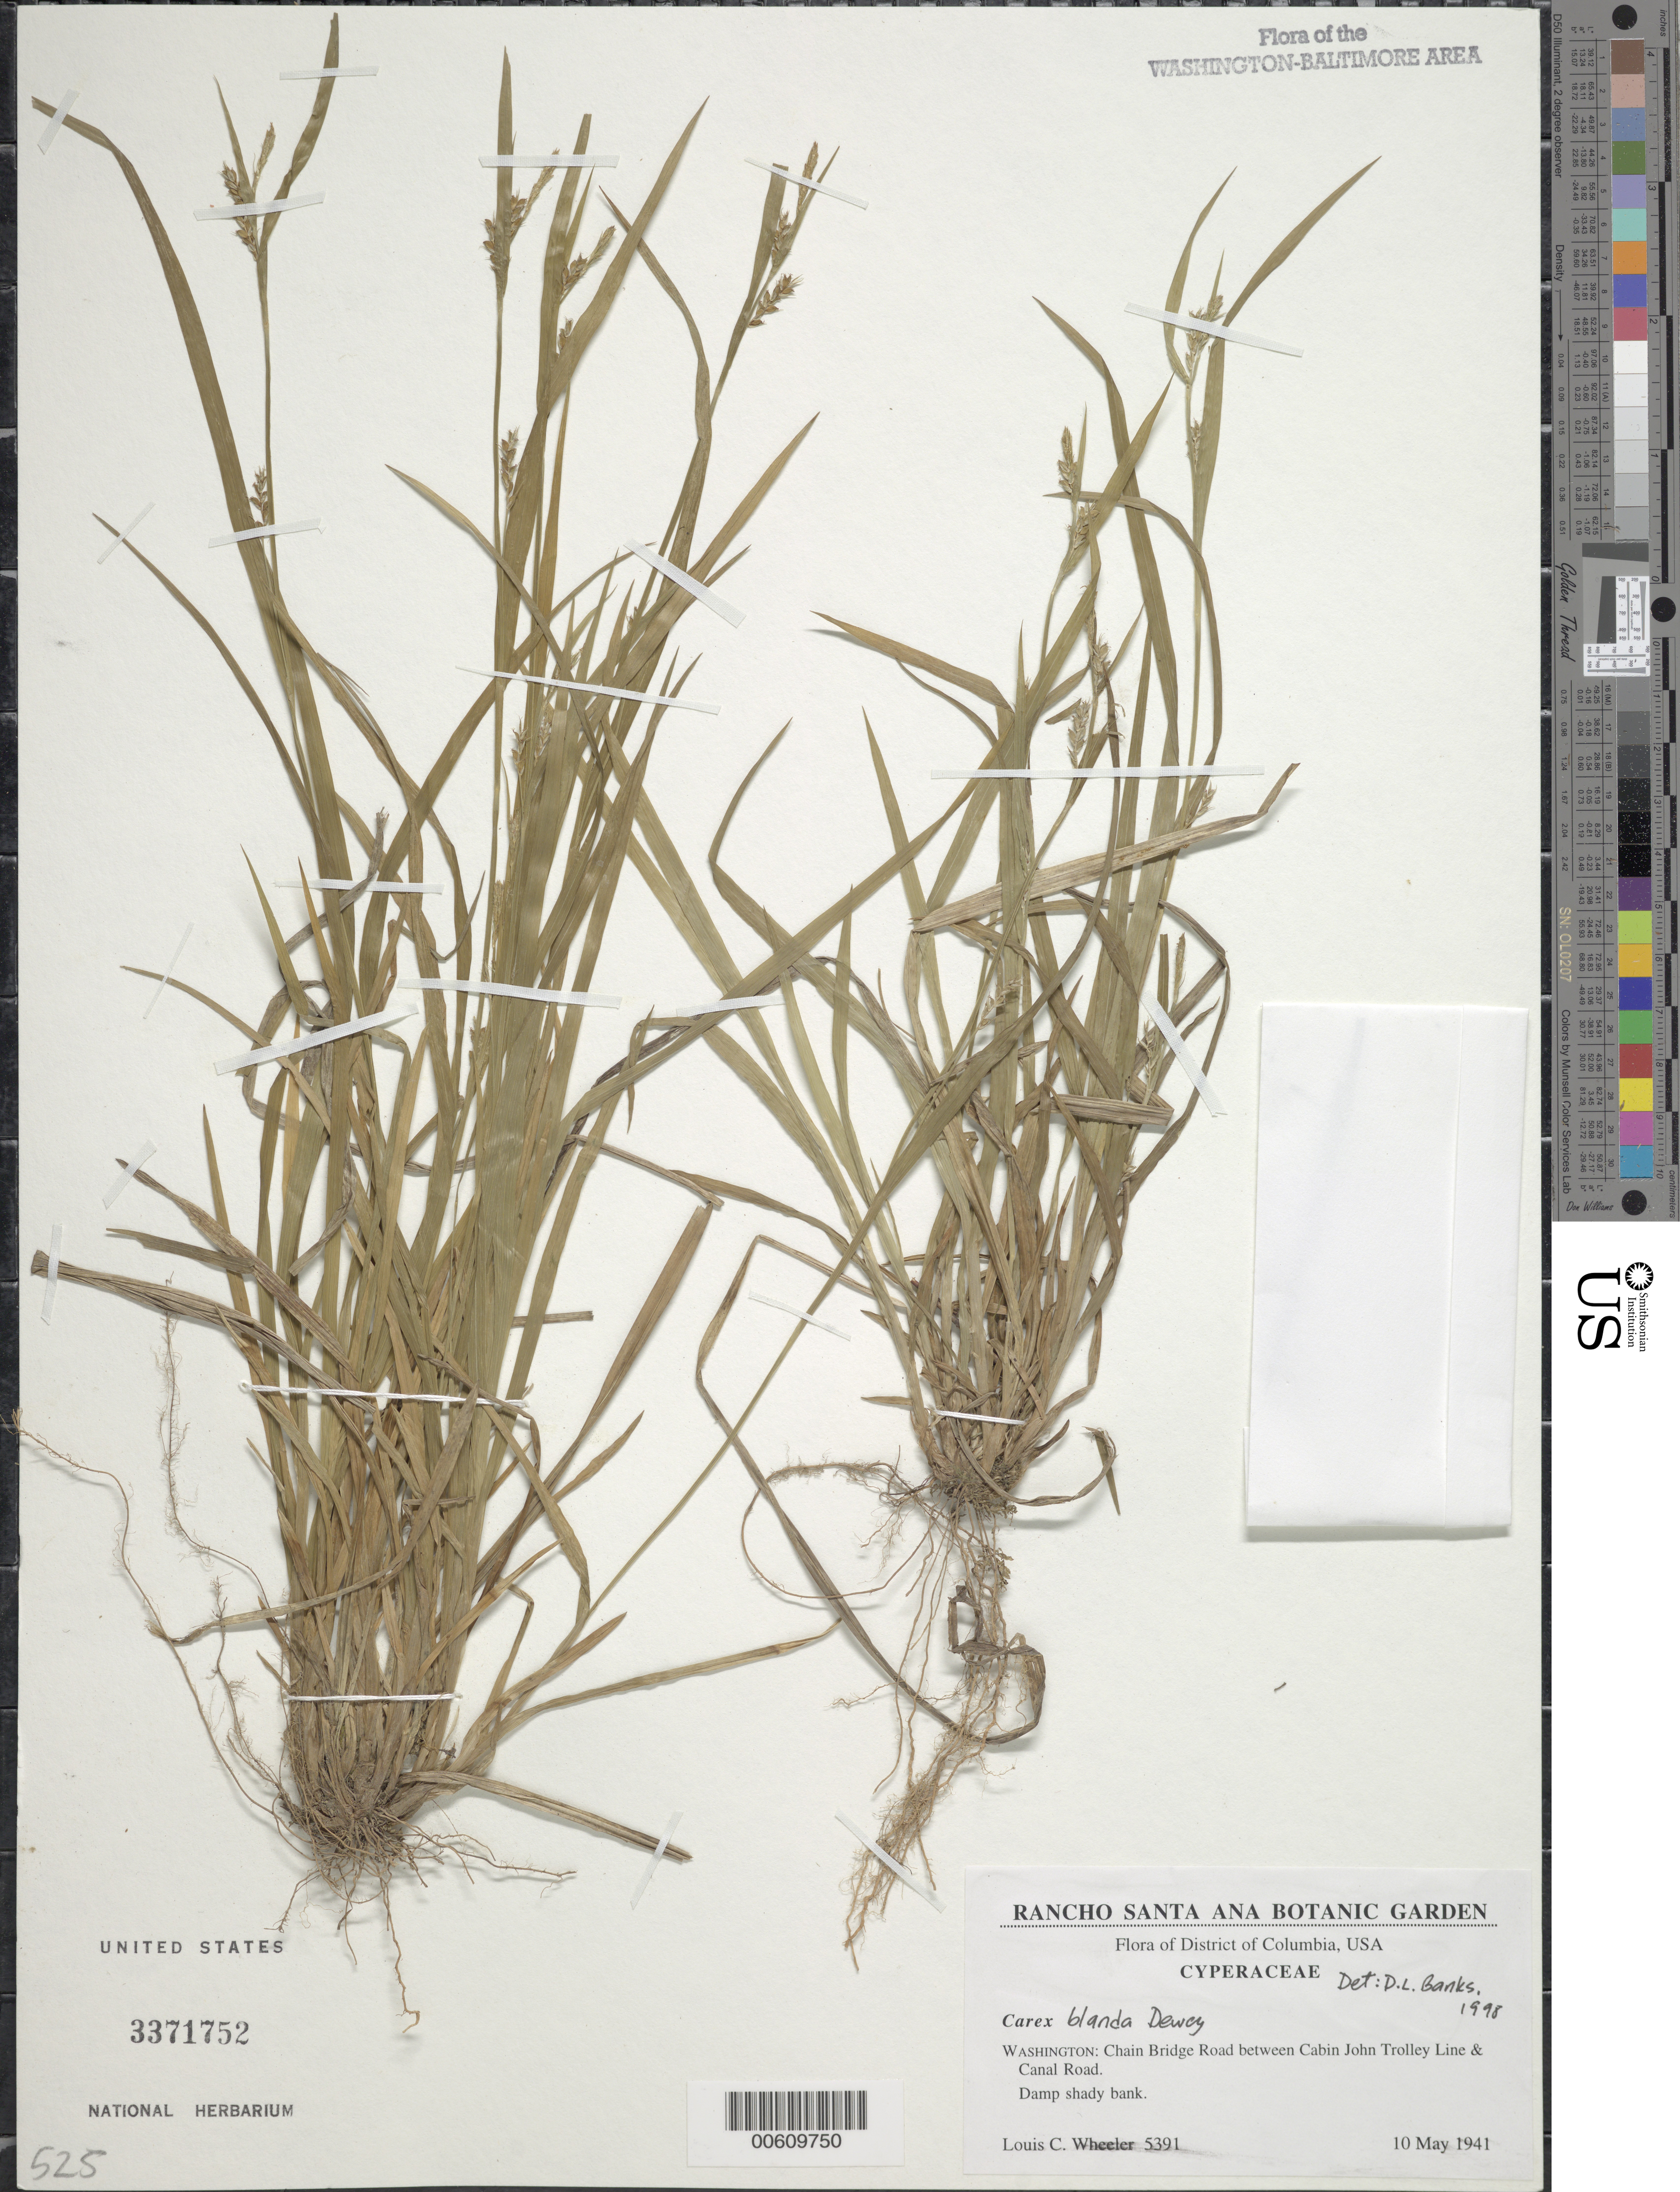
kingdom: Plantae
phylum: Tracheophyta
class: Liliopsida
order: Poales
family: Cyperaceae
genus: Carex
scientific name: Carex blanda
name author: Dewey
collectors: L. C. Wheeler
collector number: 5391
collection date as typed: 10 May 1941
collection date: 1941-05-10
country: United States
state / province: District of Columbia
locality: Washington, Chain Bridge Road between Cabin John Trolley Line and Canal Road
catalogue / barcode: US 3371752